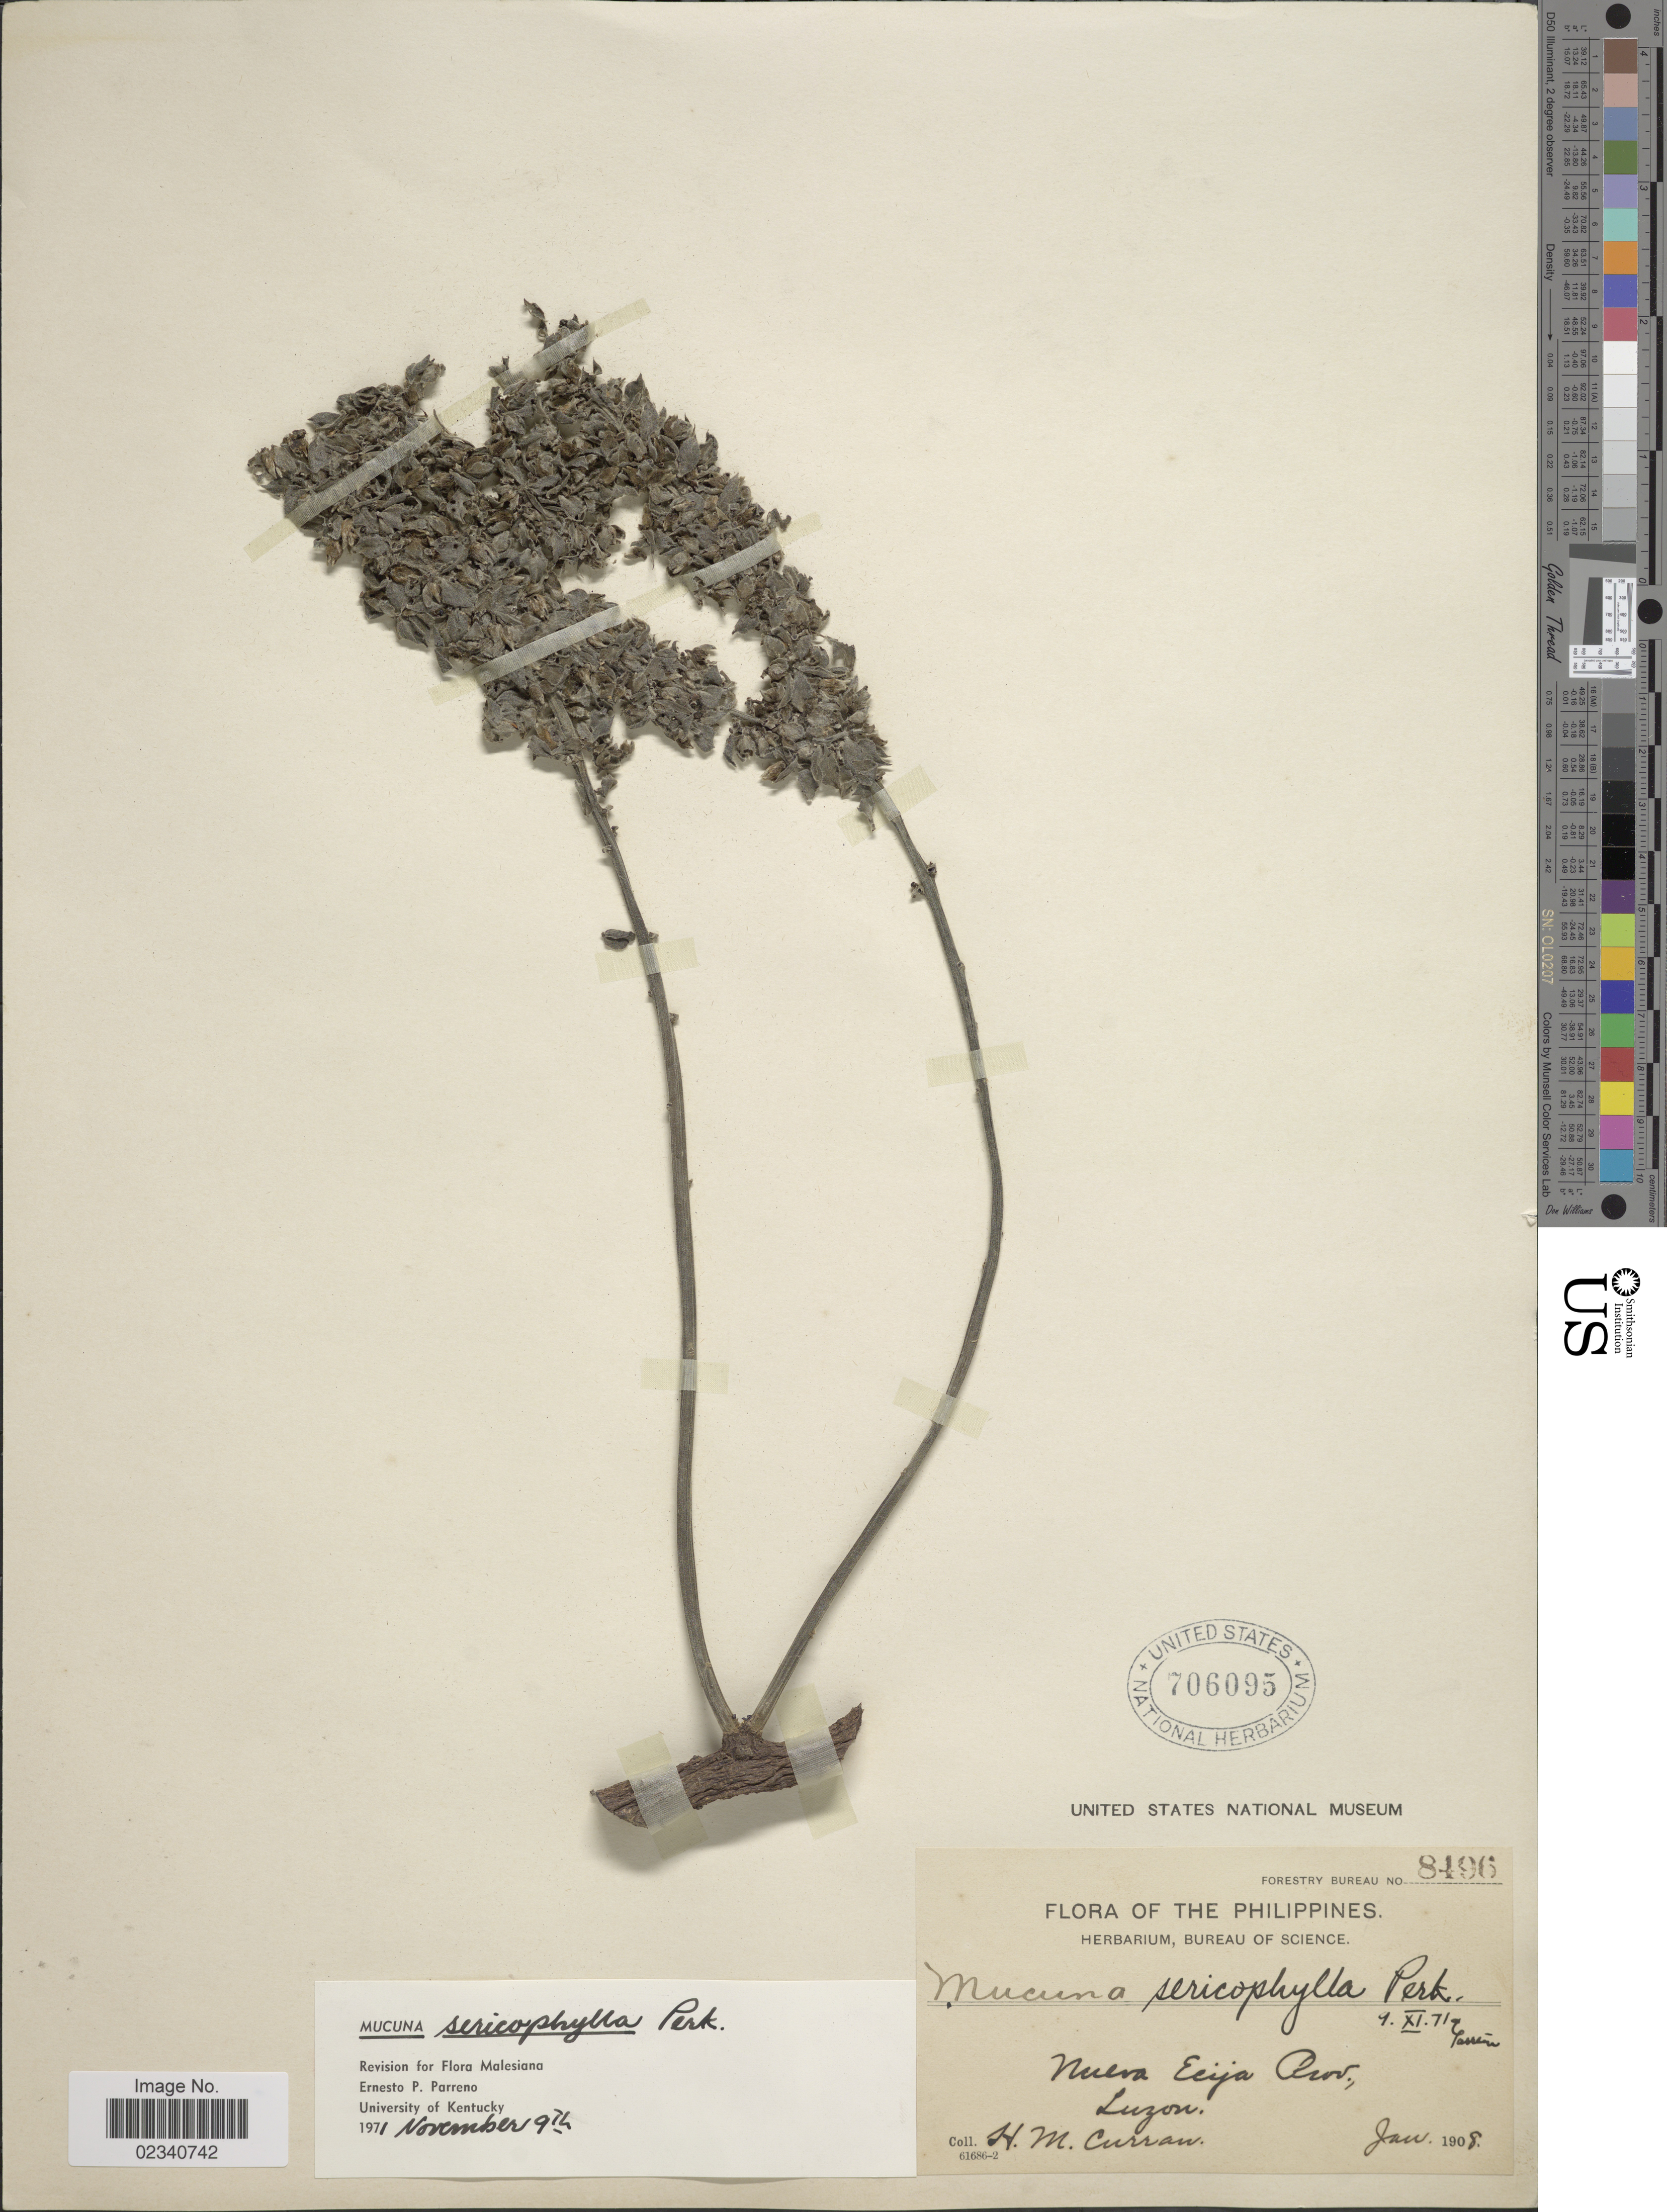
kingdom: Plantae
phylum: Tracheophyta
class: Magnoliopsida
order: Fabales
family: Fabaceae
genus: Mucuna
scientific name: Mucuna sericophylla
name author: Perkins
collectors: H. M. Curran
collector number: Forestry Bureau 8496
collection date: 1908-01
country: Philippines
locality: Nueva Ecija Prov. Luzon.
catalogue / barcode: US 706095